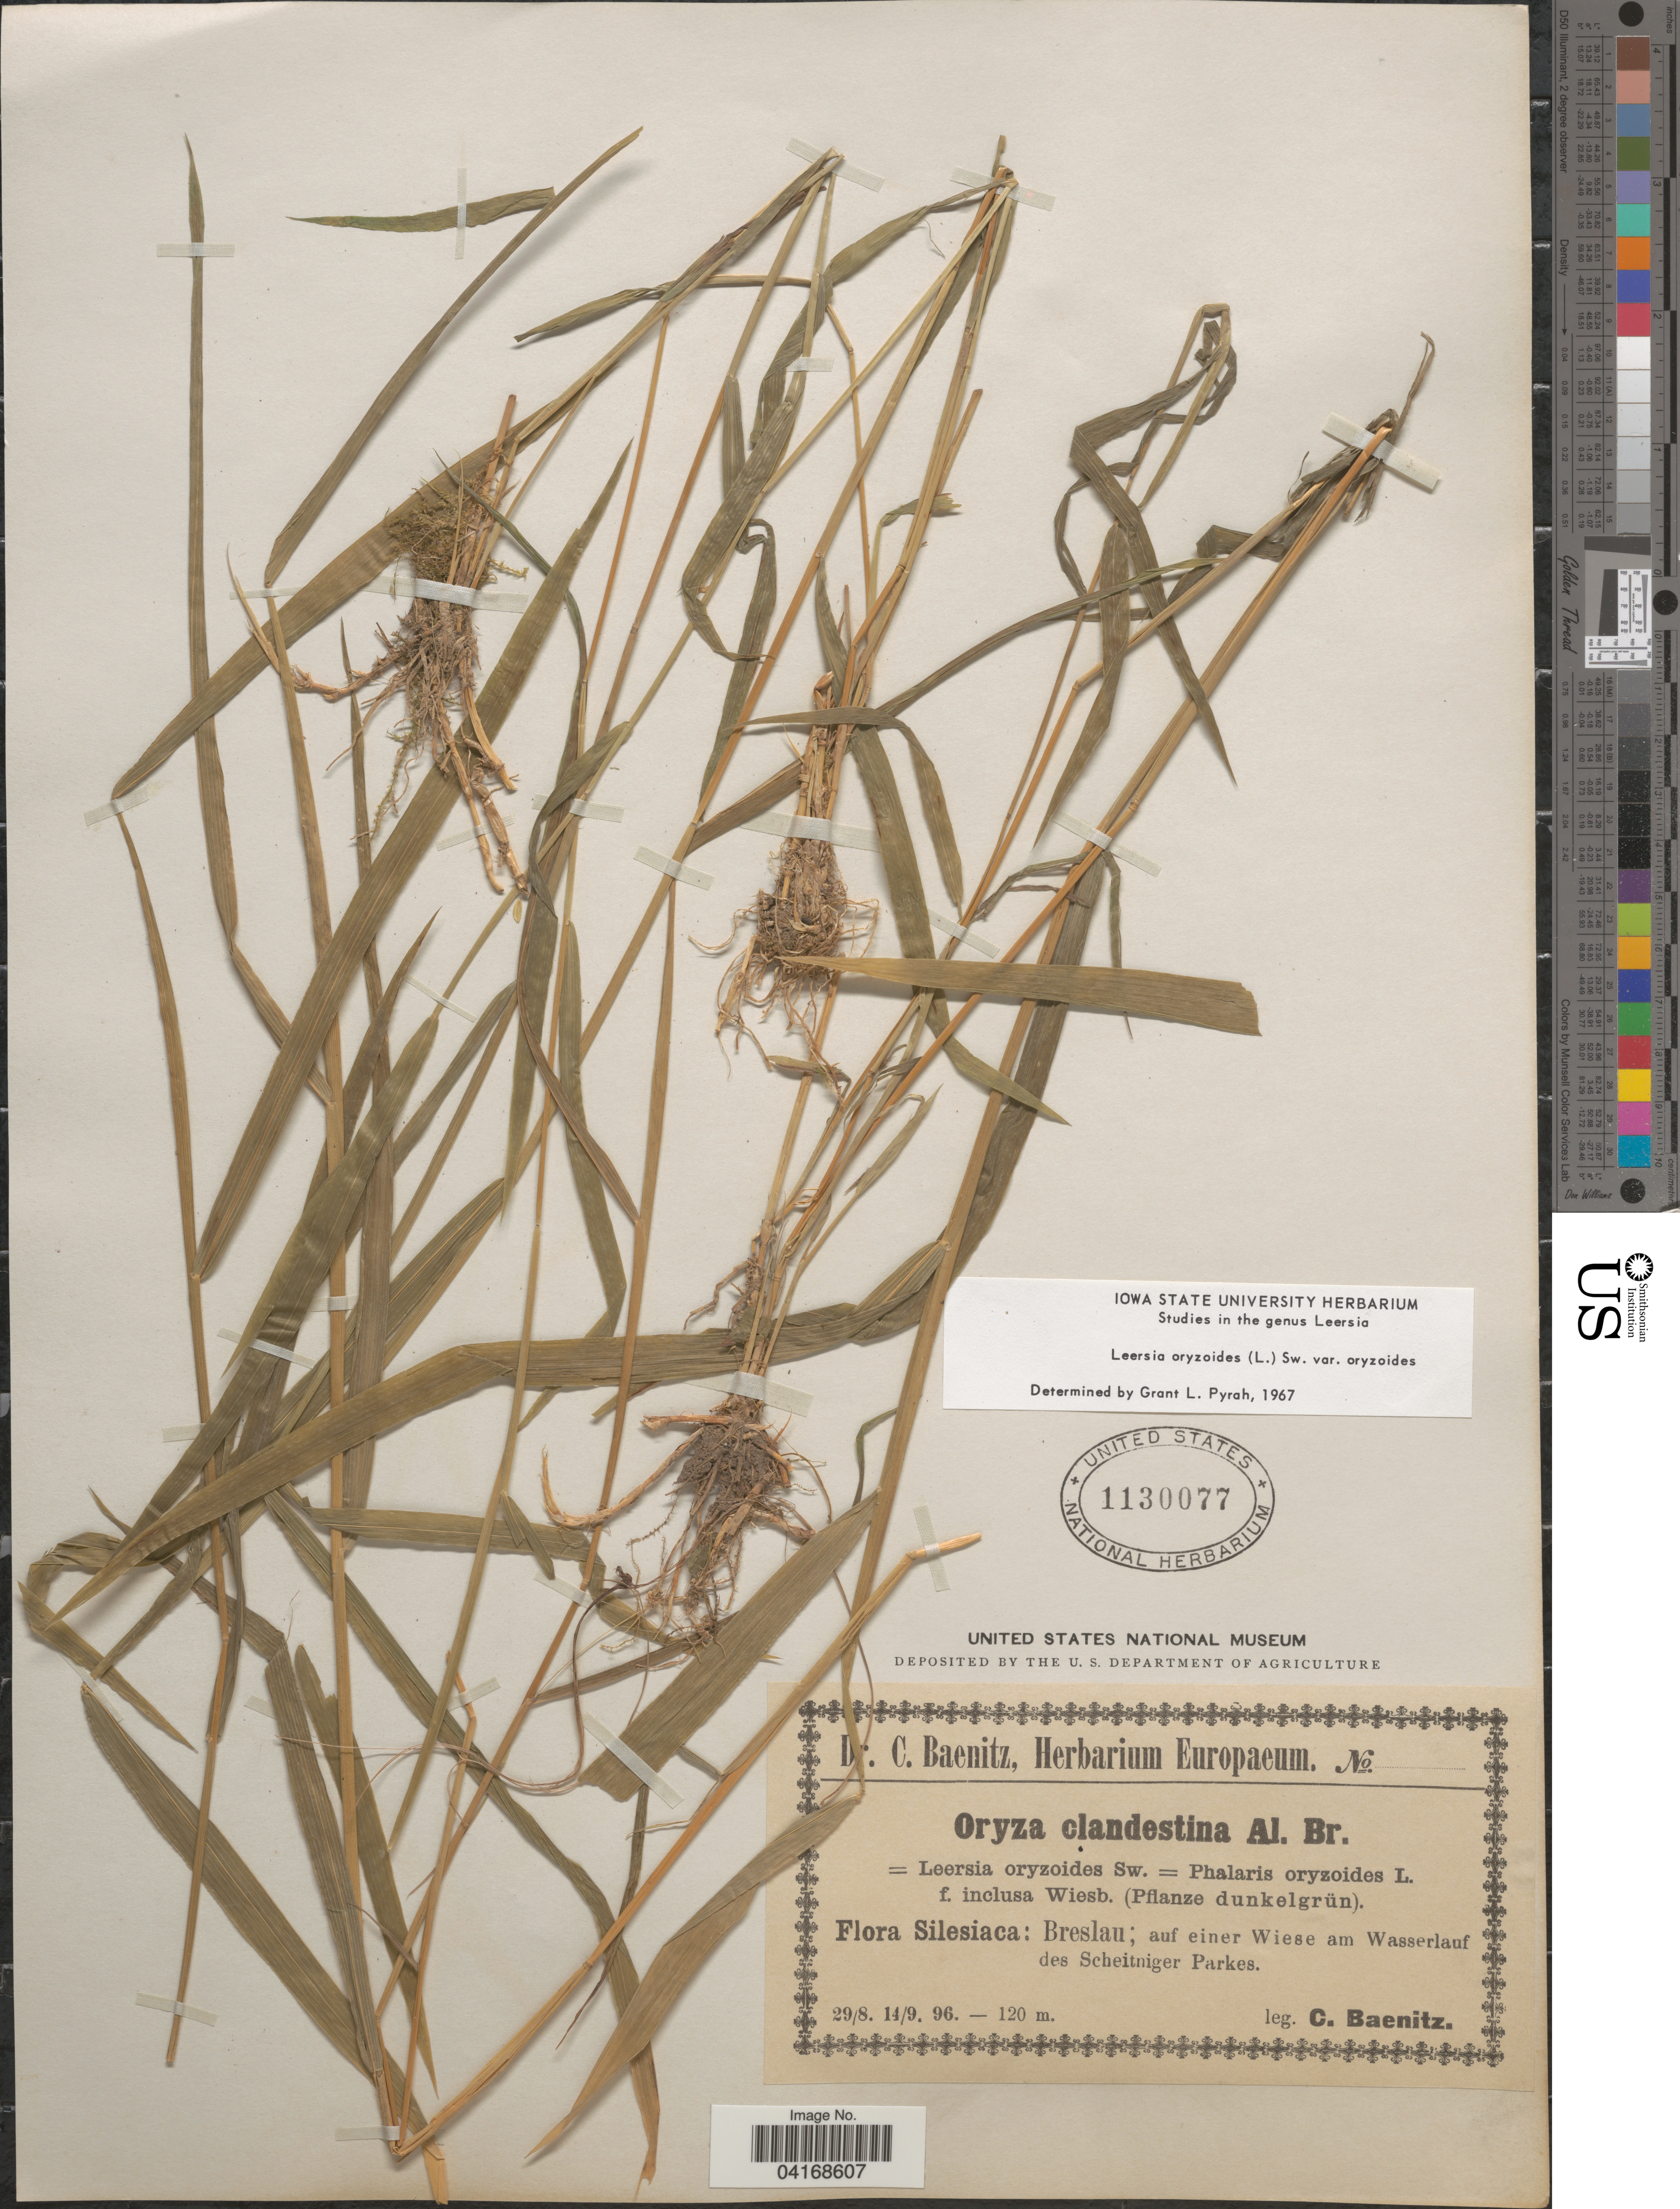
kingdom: Plantae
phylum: Tracheophyta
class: Liliopsida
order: Poales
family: Poaceae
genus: Leersia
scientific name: Leersia oryzoides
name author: (L.) Sw.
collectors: C. G. Baenitz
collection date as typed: Transcribed d/m/y: 29/8/96 to 14/9/96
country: Poland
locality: Silesiaca: Breslau; auf einer Wiese am Wasserlauf des Scheitniger Parkes.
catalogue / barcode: US 1130077